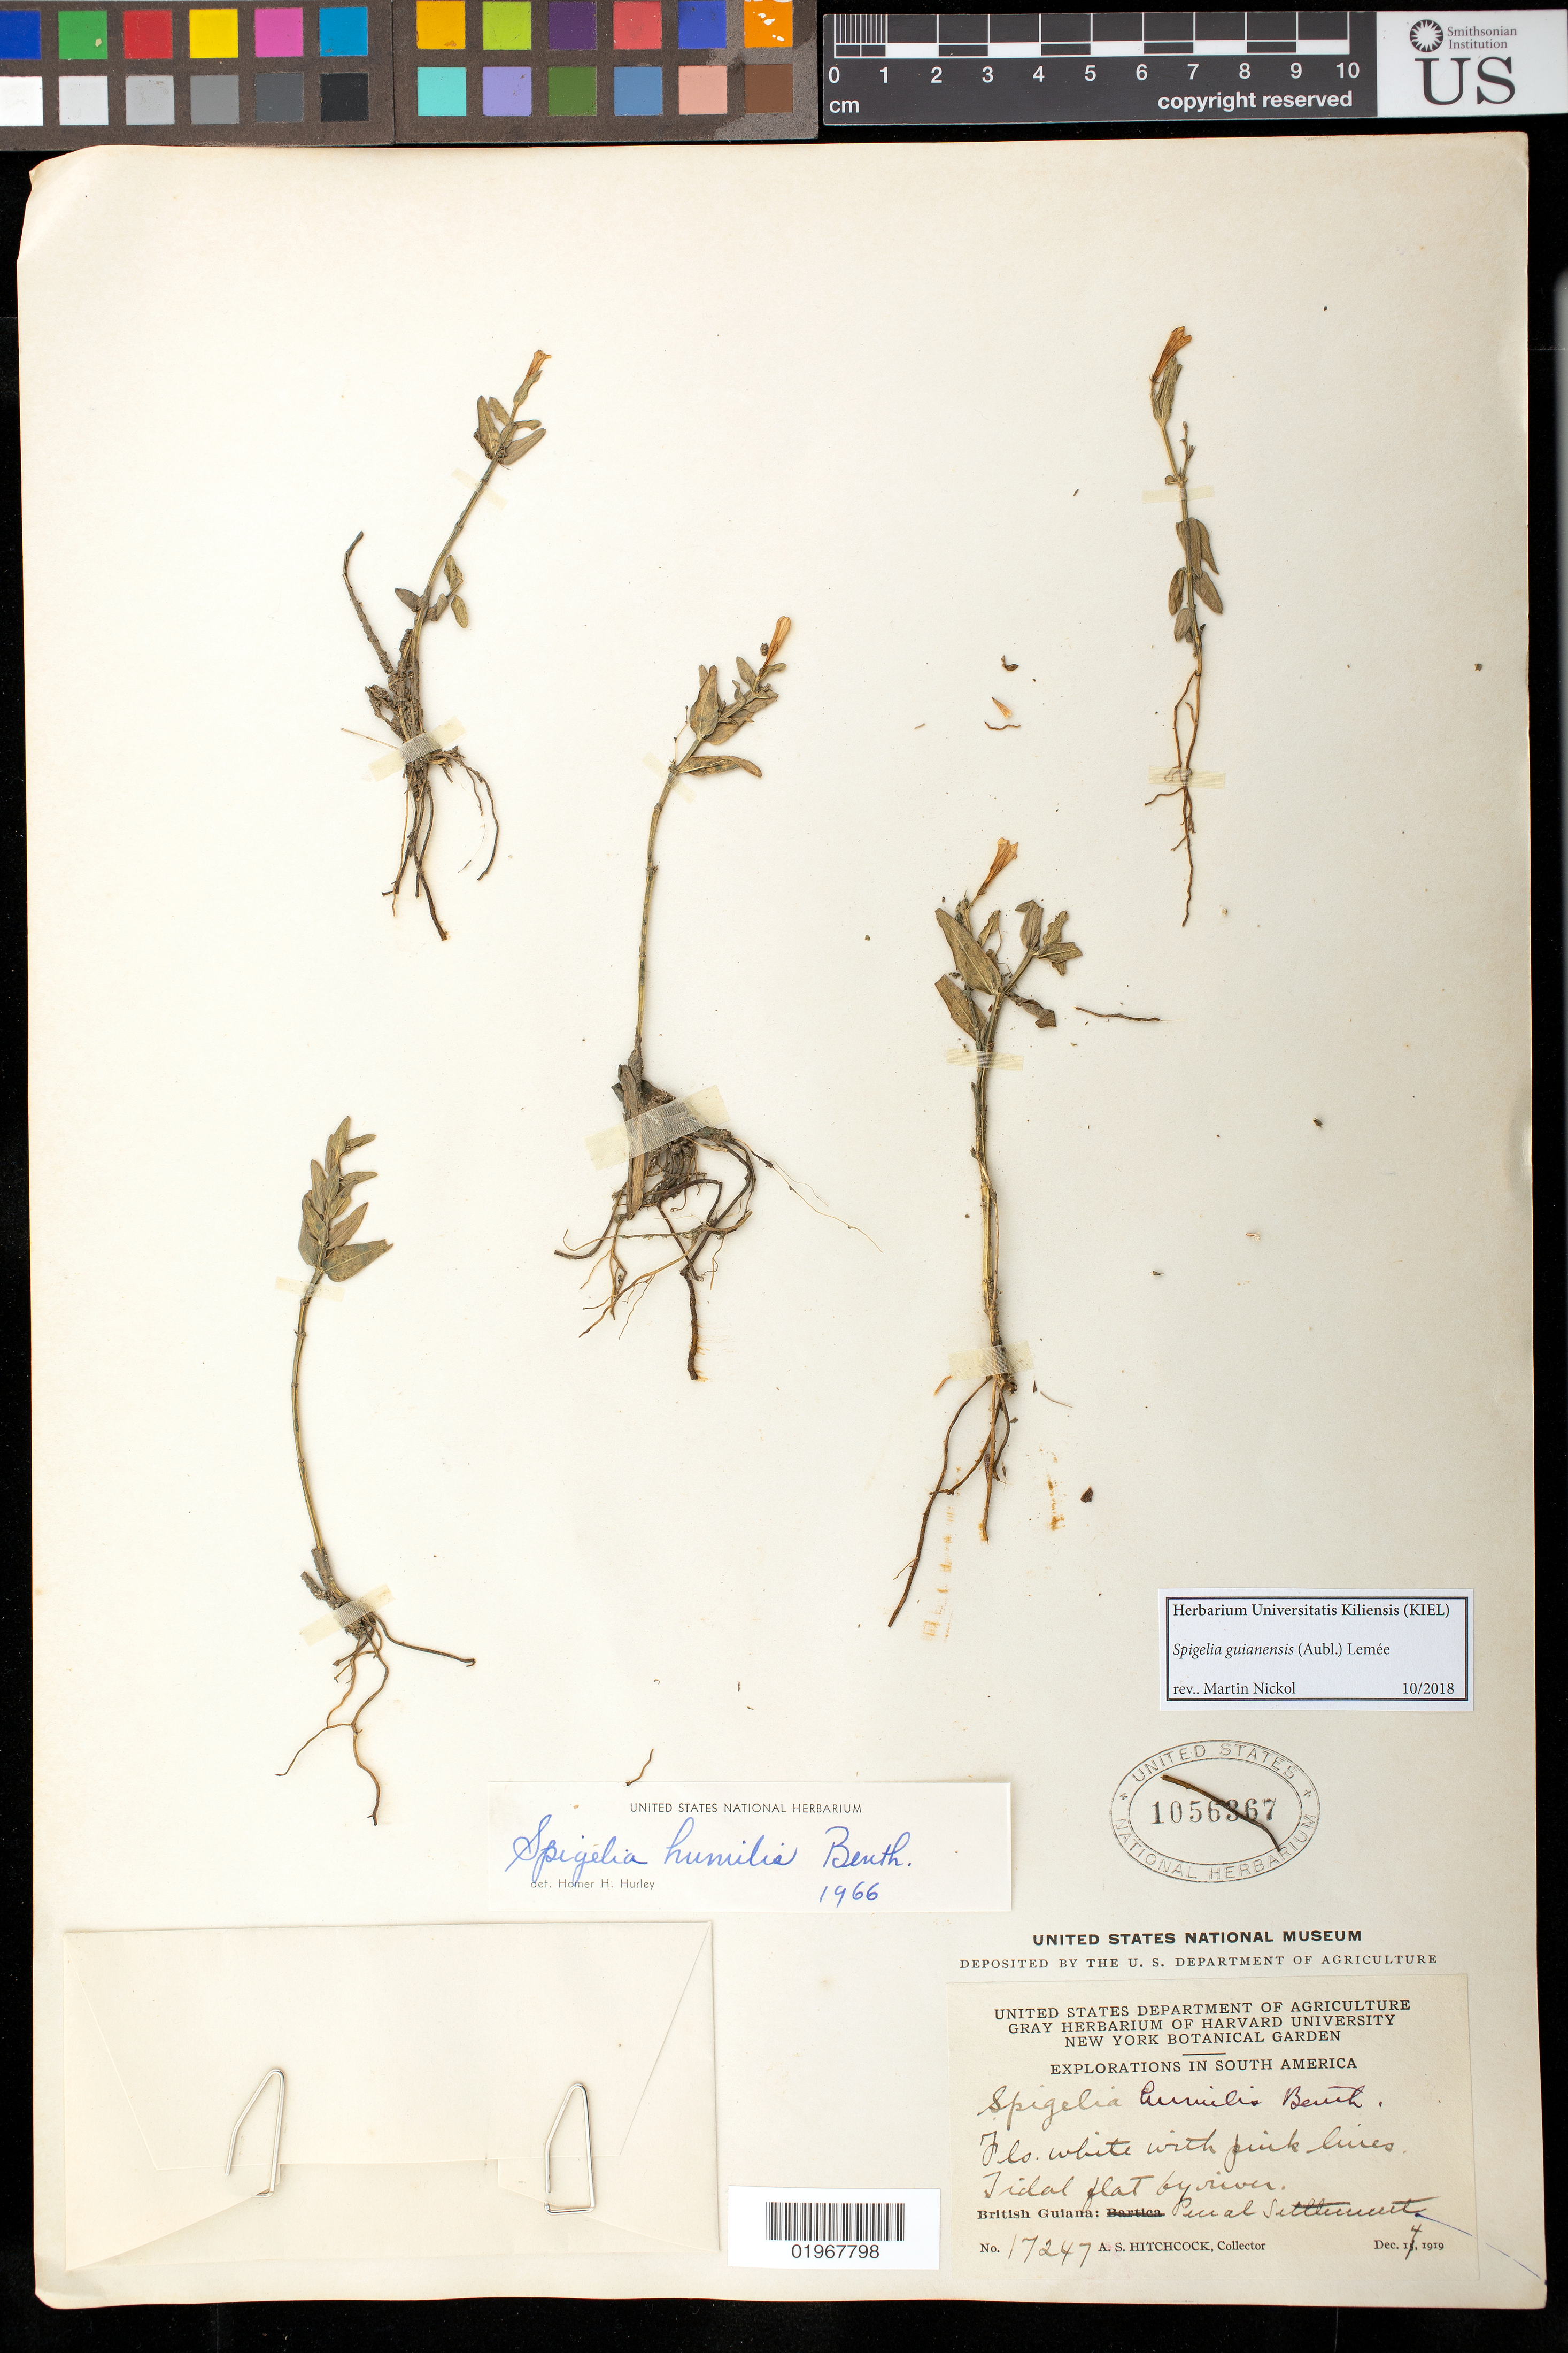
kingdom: Plantae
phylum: Tracheophyta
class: Magnoliopsida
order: Gentianales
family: Loganiaceae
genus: Spigelia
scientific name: Spigelia guianensis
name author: (Aubl.) Lemée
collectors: A. S. Hitchcock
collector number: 17247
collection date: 1919-12-14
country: Guyana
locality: Penal Settlement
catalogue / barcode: US 1056367